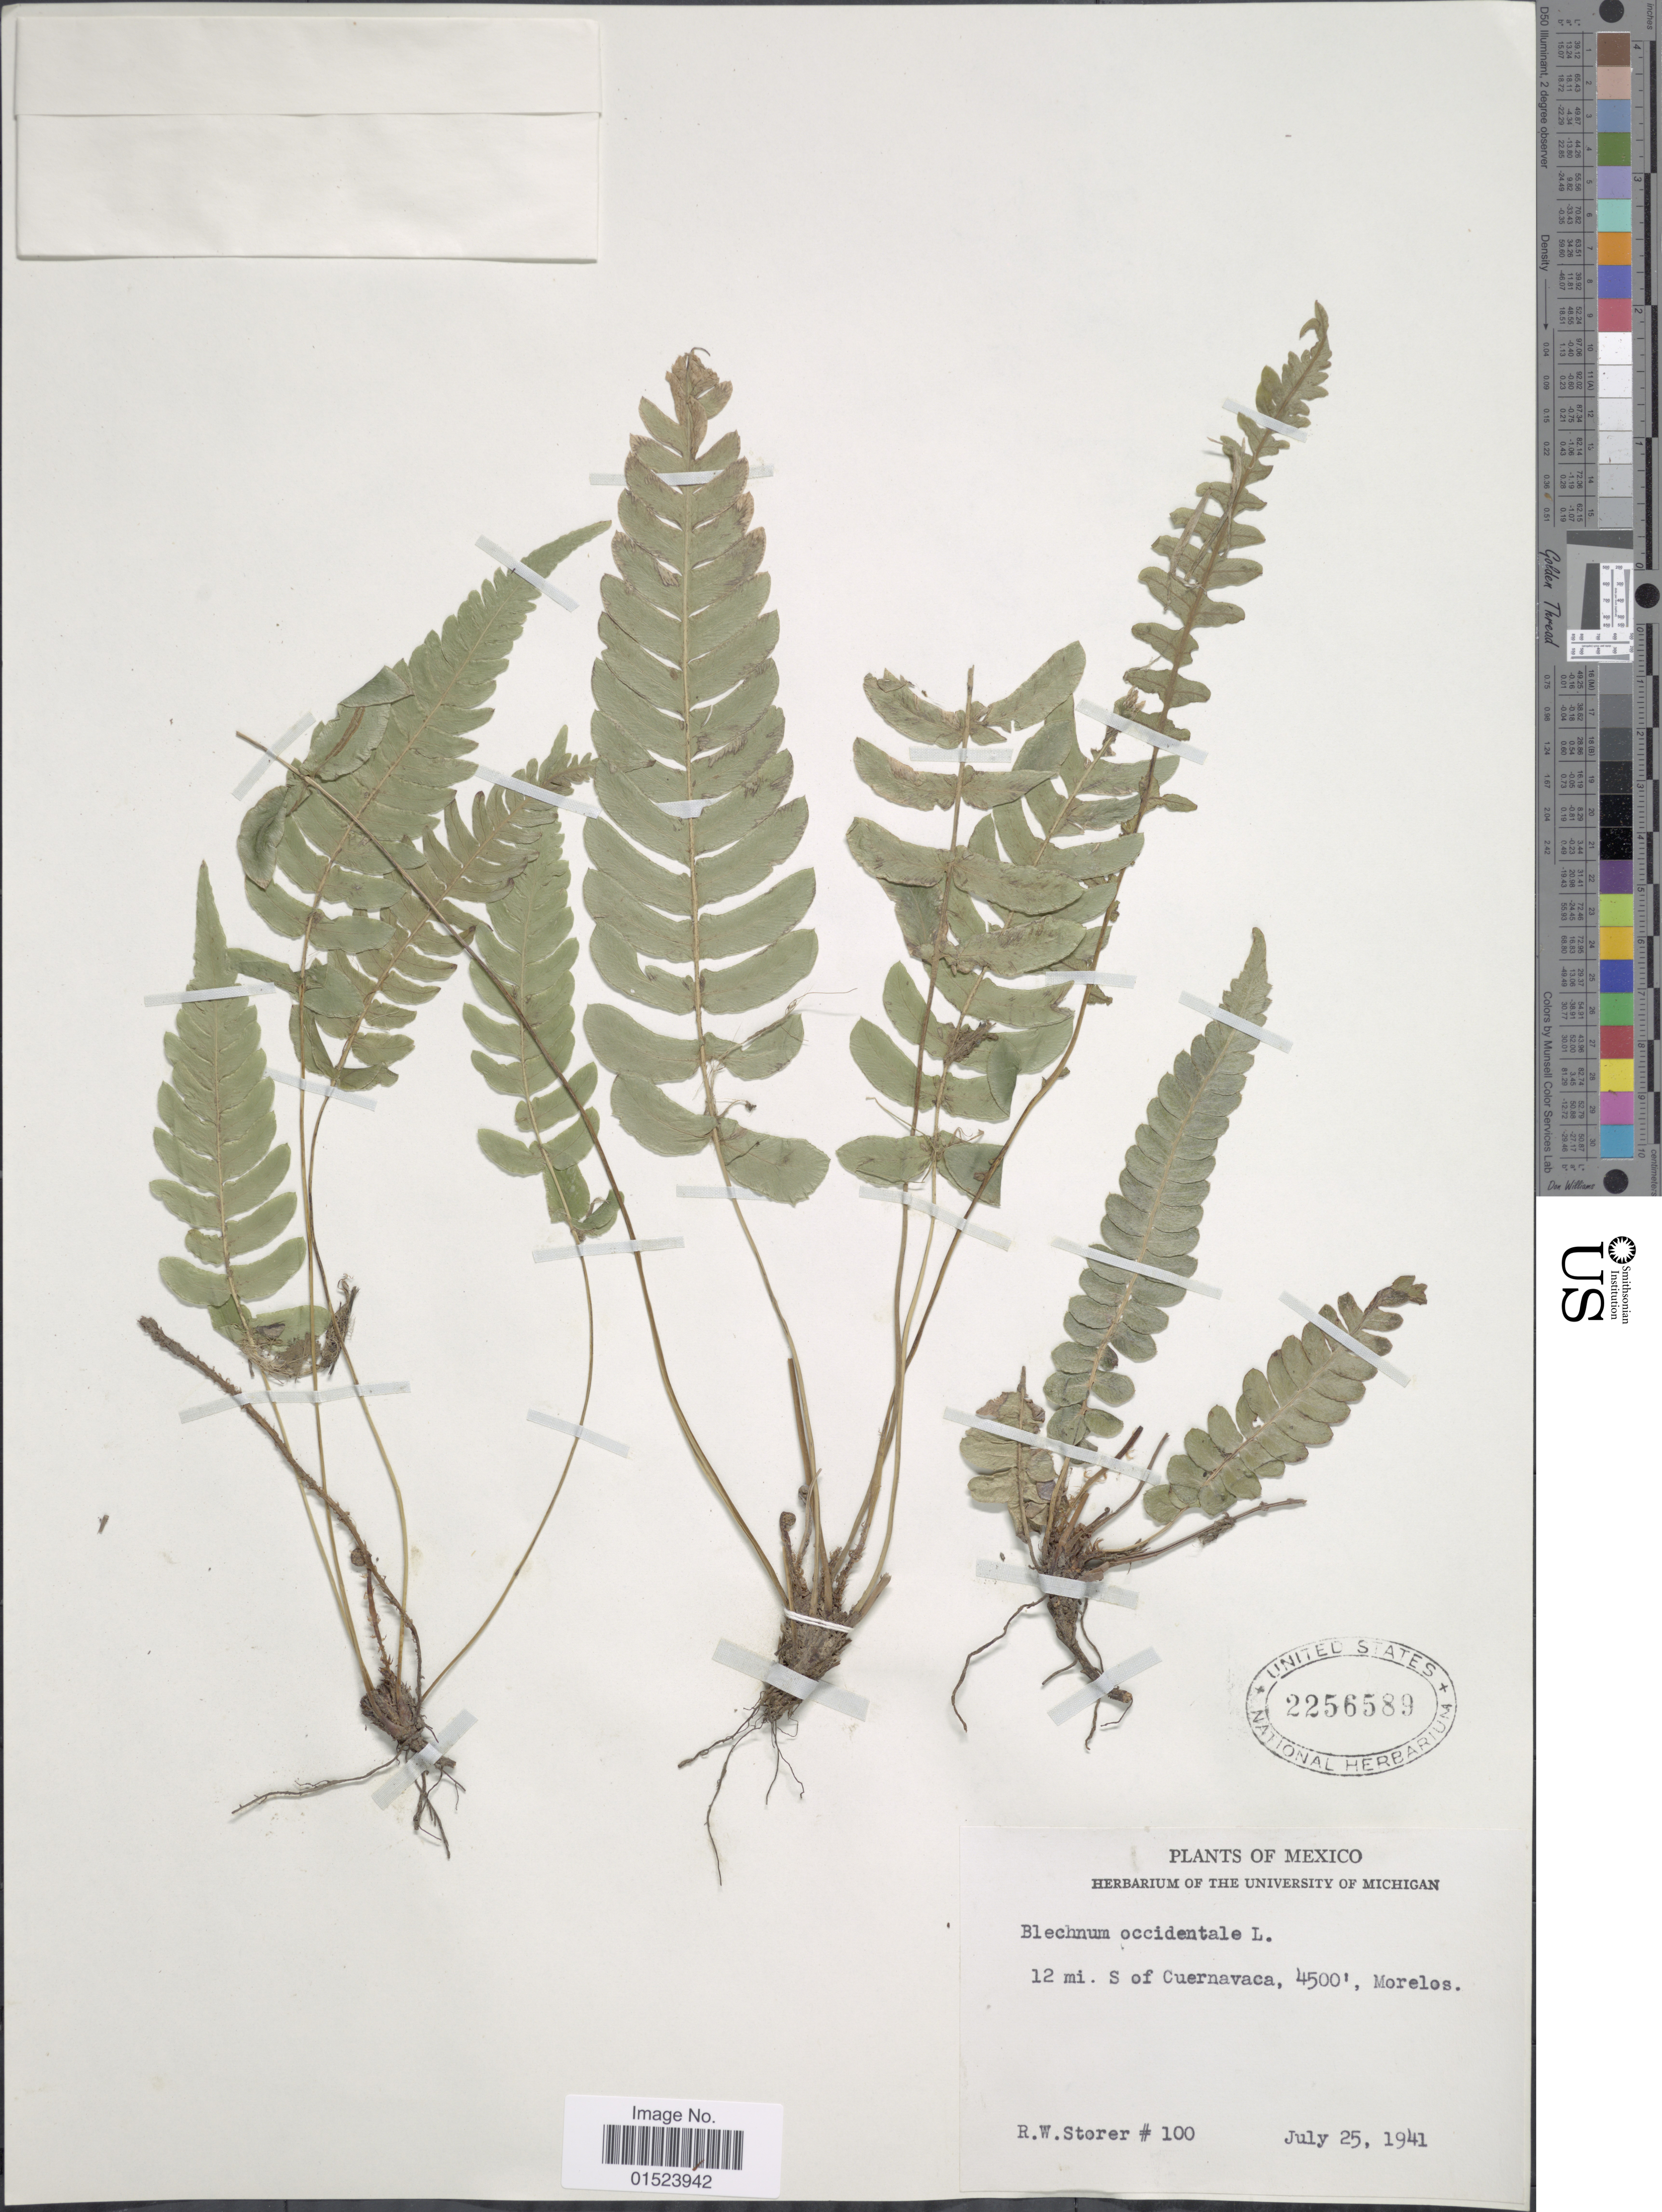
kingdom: Plantae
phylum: Tracheophyta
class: Polypodiopsida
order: Polypodiales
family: Blechnaceae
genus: Blechnum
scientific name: Blechnum glandulosum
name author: Link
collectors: R. Storer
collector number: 100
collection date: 1941-07-25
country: Mexico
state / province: Morelos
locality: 12 mi. S of Cuernavaca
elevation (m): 1372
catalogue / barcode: US 2256589